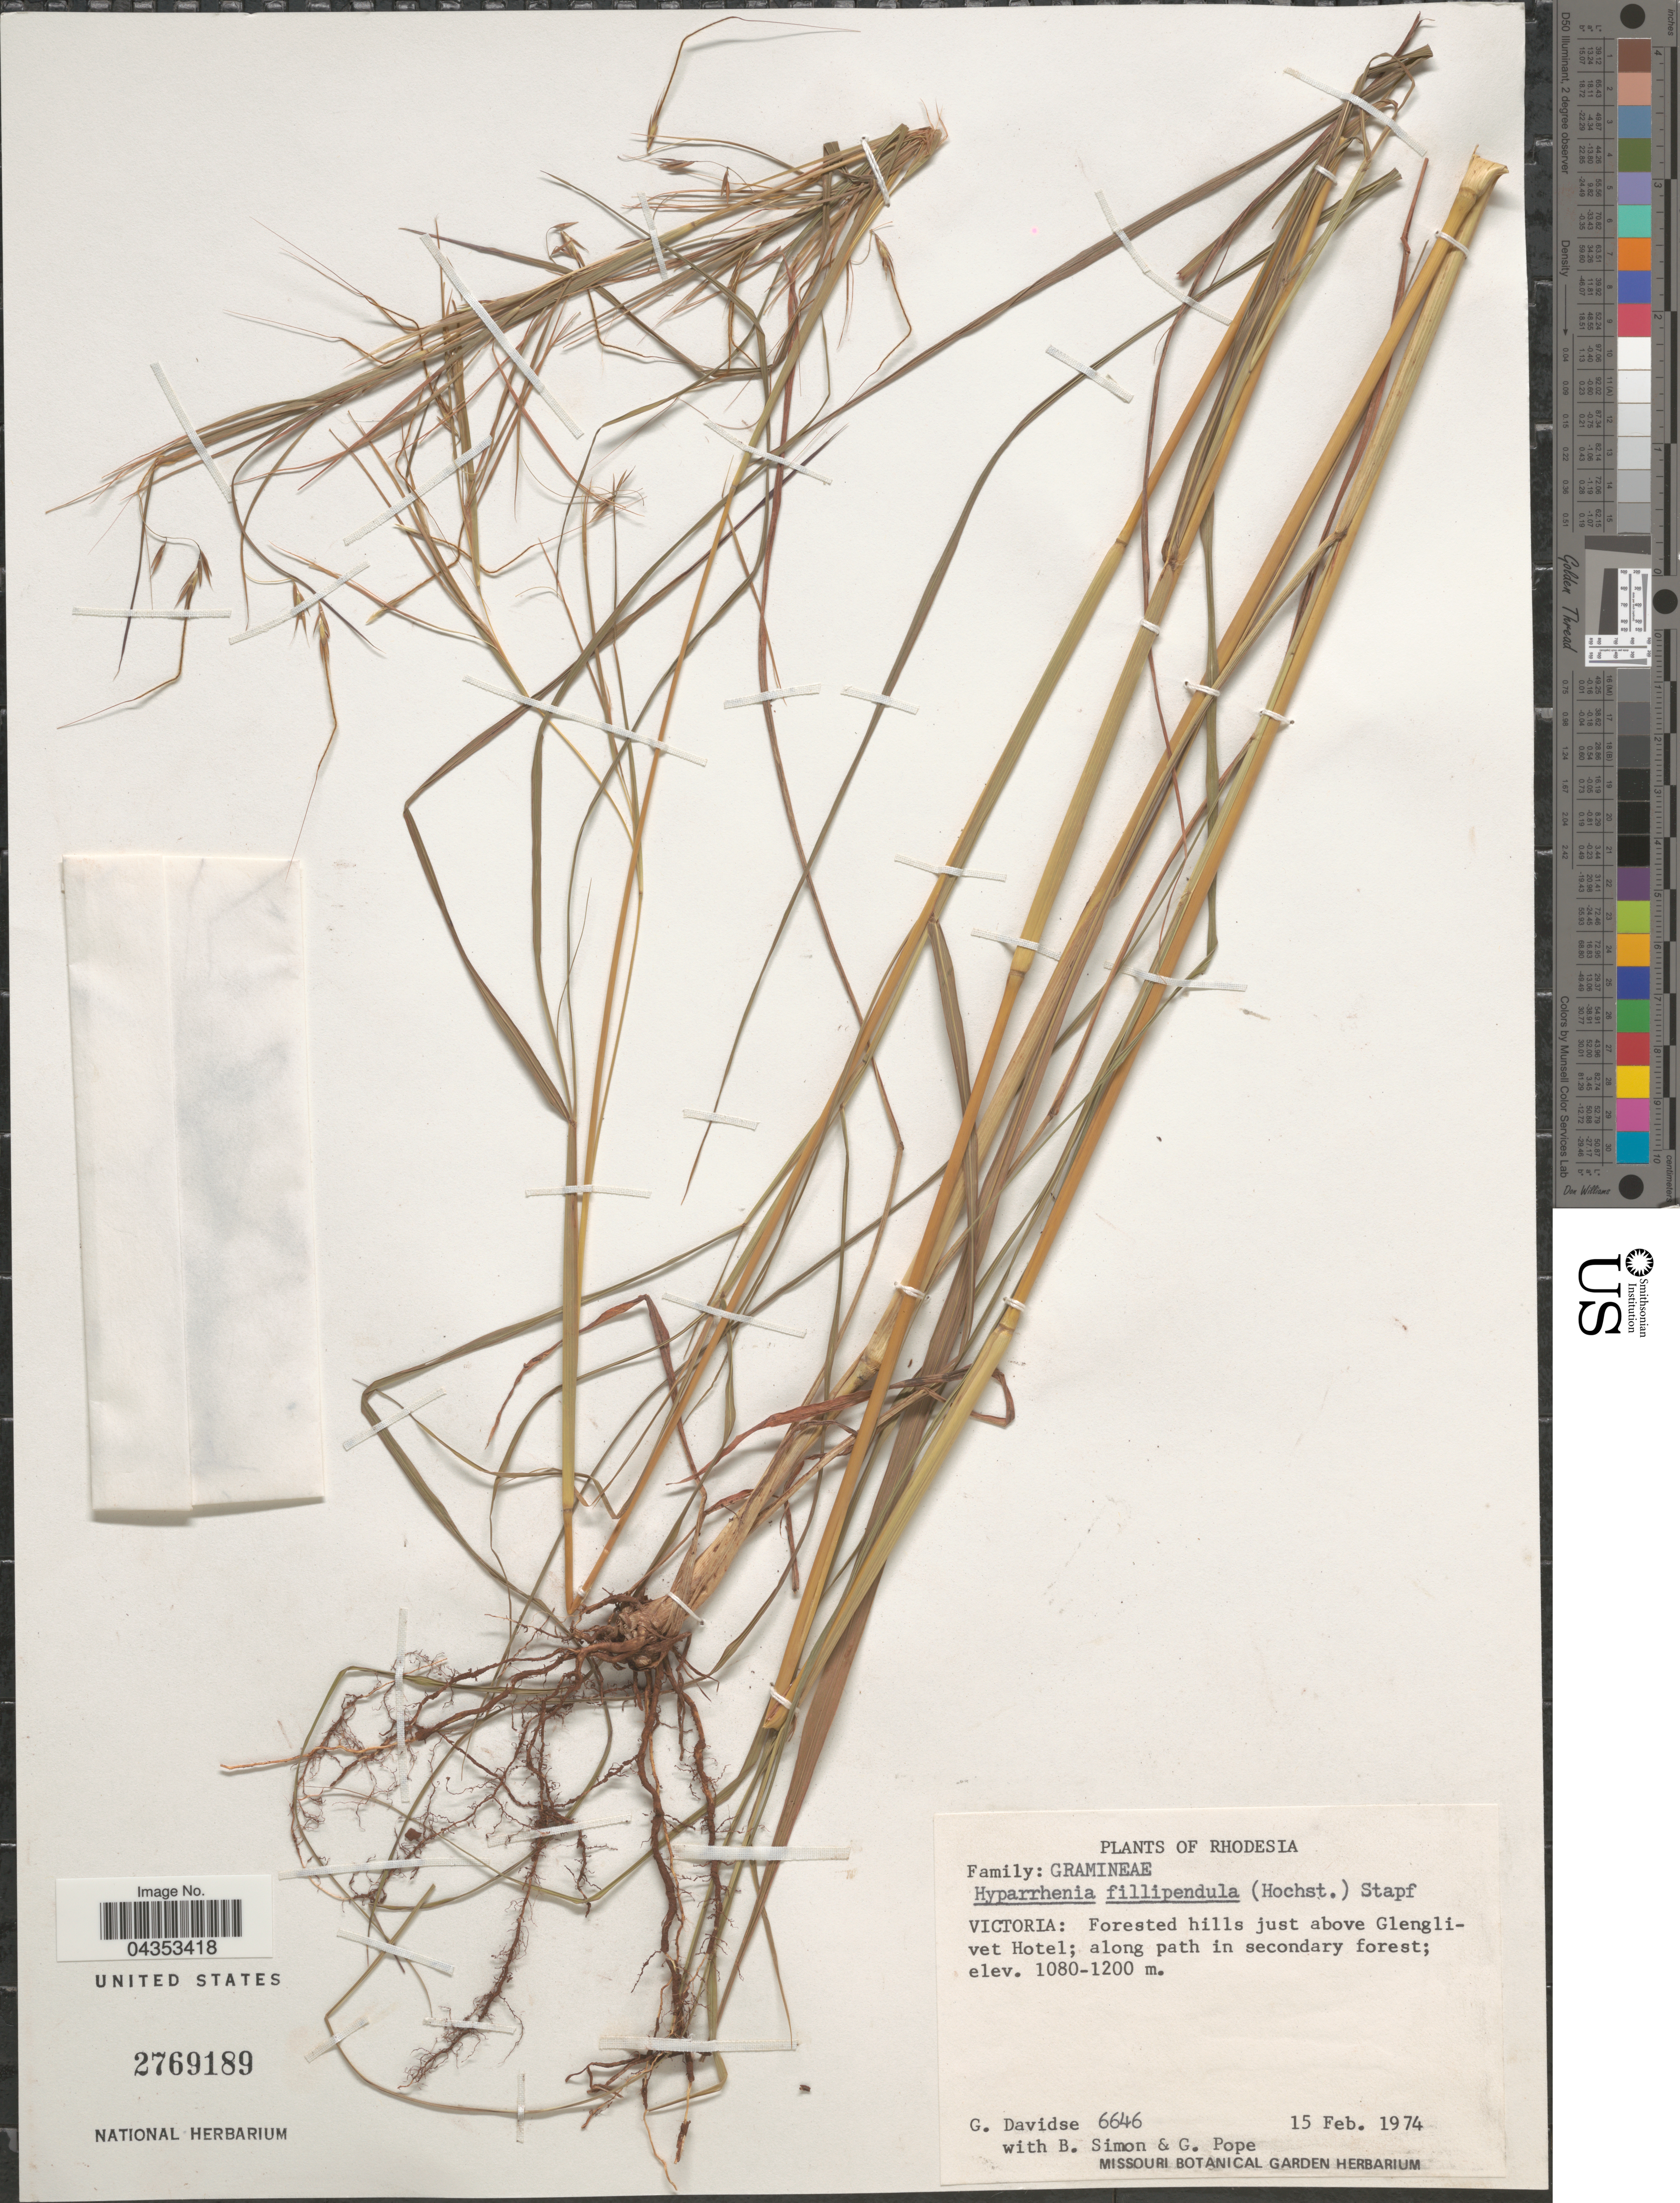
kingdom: Plantae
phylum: Tracheophyta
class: Liliopsida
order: Poales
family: Poaceae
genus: Hyparrhenia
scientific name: Hyparrhenia filipendula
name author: (Hochr.) Stapf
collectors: G. Davidse, B. Simon & G. Pope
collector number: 6646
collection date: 1974-02-15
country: Zimbabwe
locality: Rhodesia. Victoria: Forested hills just above Glenglivet Hotel; along path in secondary forest.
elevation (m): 1080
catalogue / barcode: US 2769189